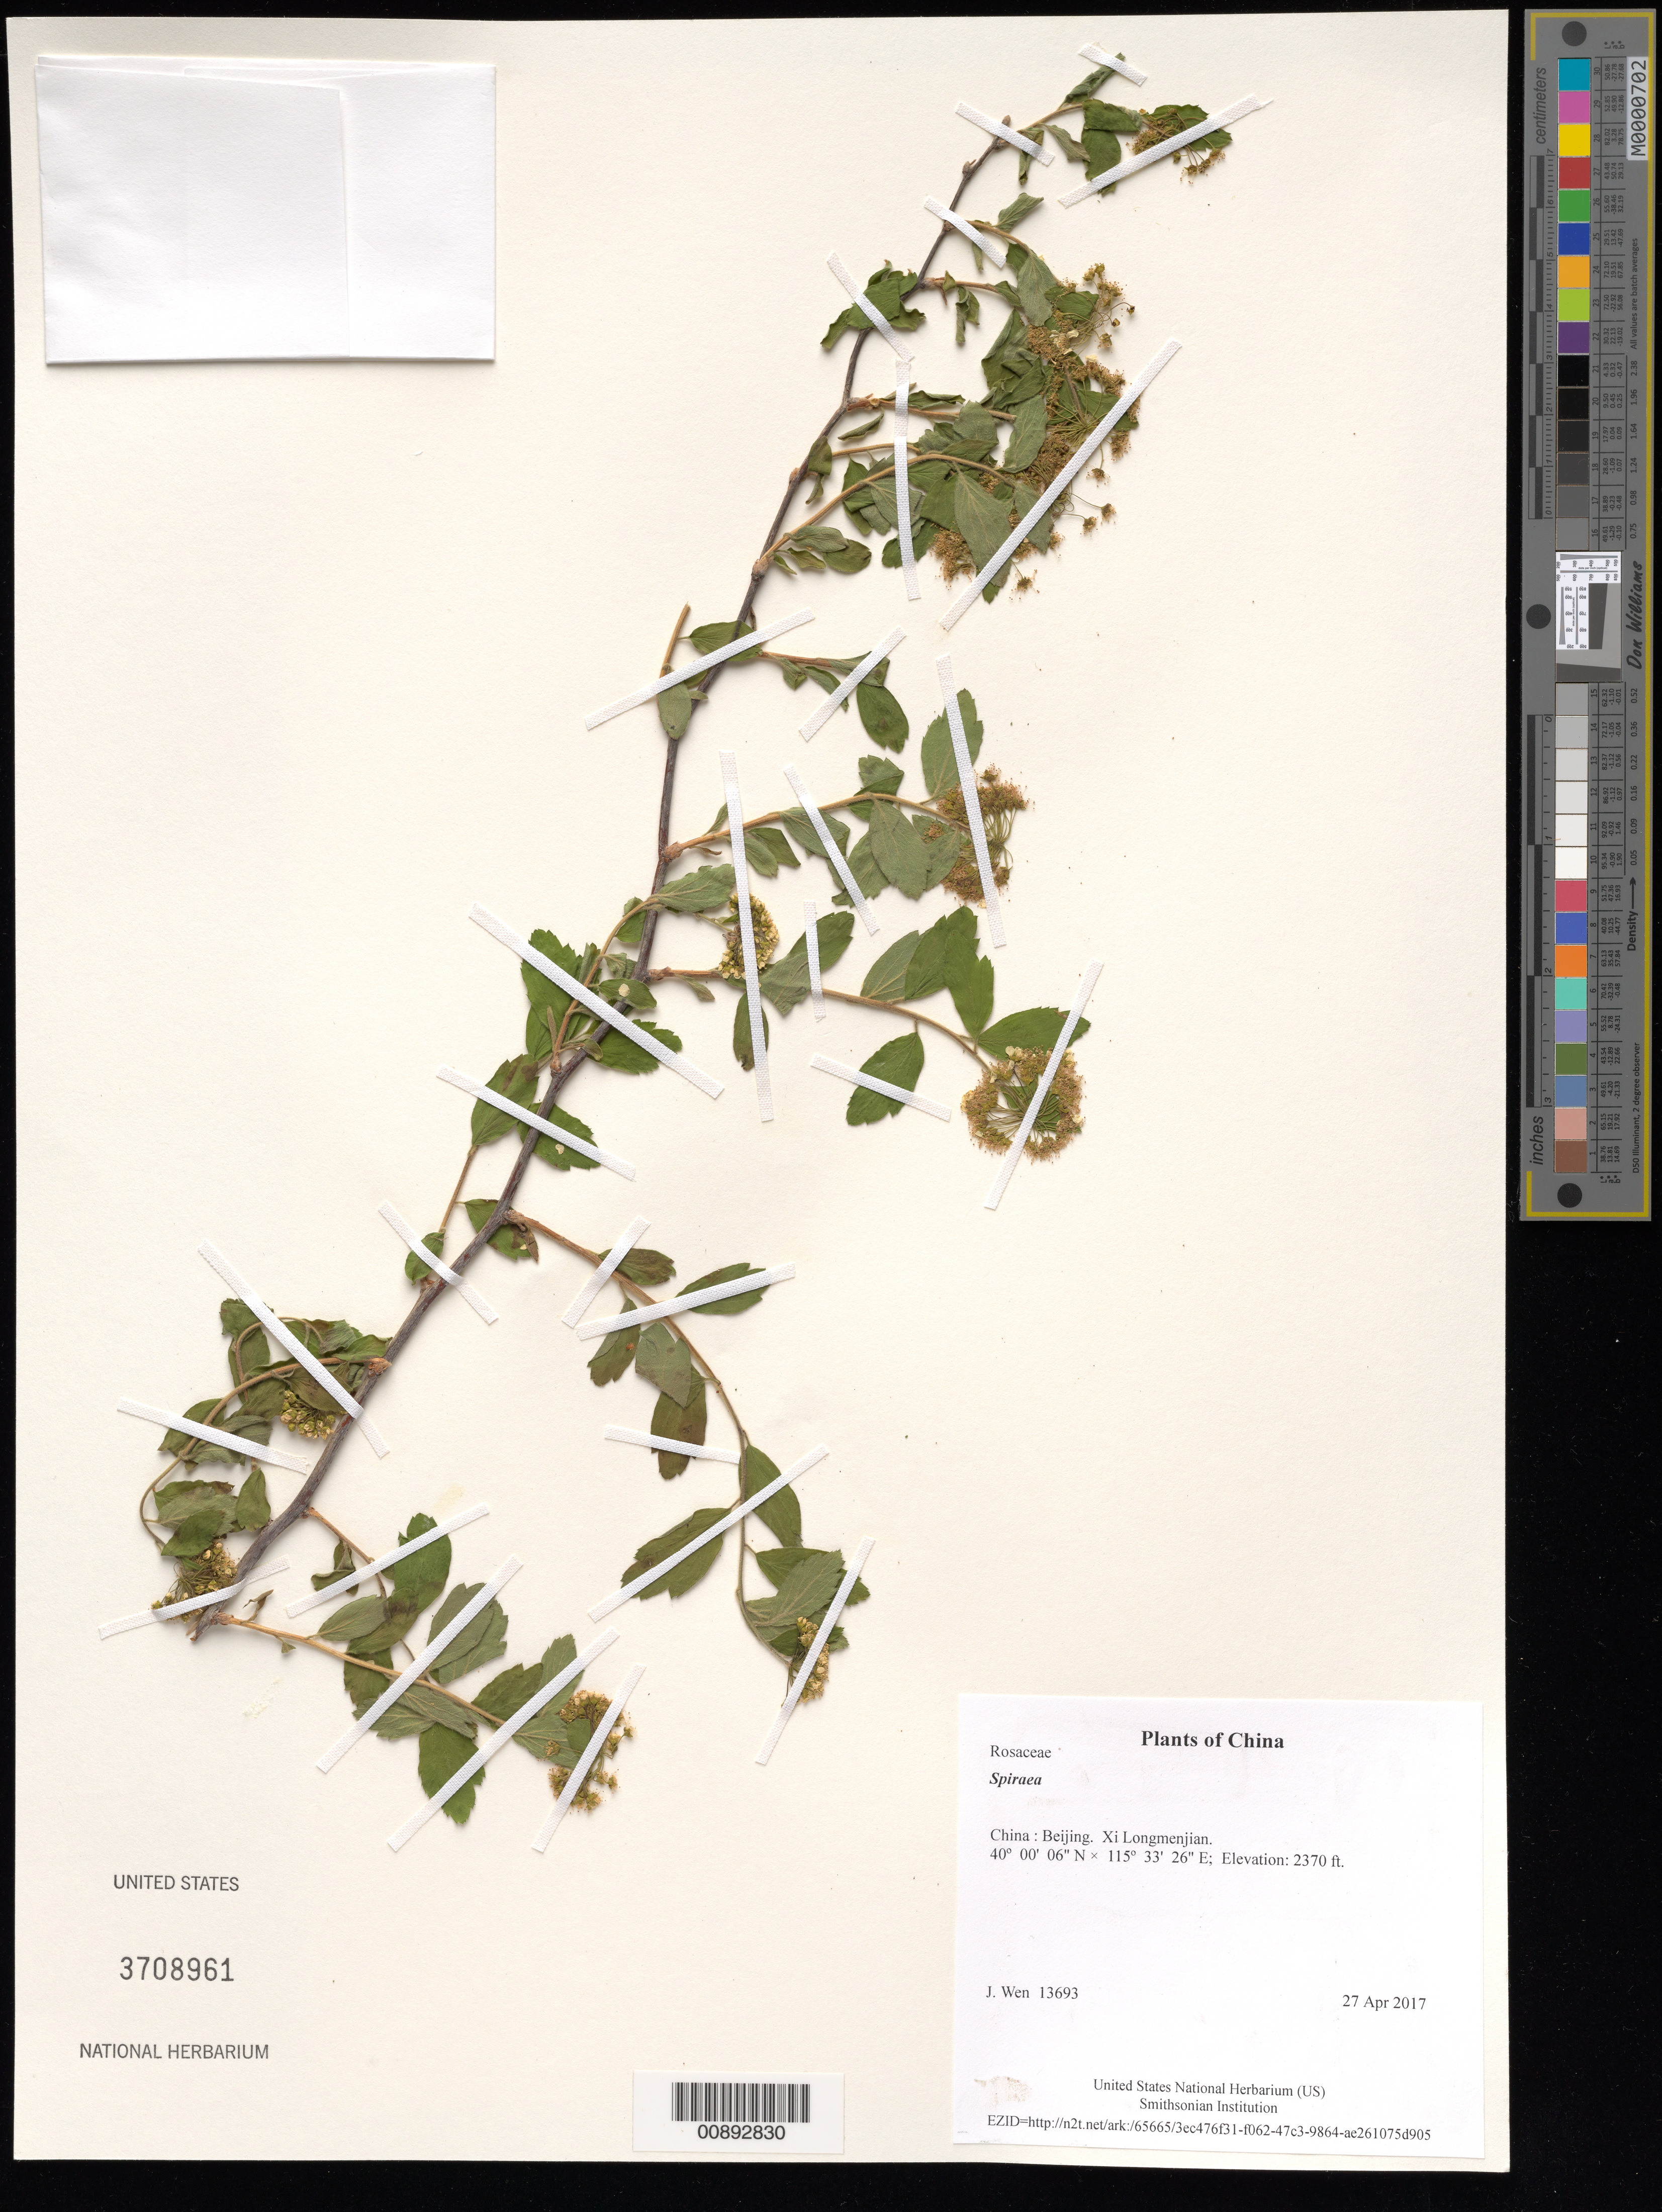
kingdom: Plantae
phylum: Tracheophyta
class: Magnoliopsida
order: Rosales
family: Rosaceae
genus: Spiraea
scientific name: Spiraea sp.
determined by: Wen, Jun, (BOT), Smithsonian Institution - National Museum of Natural History (UNITED STATES)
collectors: J. Wen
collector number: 13693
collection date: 2017-04-27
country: China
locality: Beijing. Xi Longmenjian.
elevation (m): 722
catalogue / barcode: US 3708961